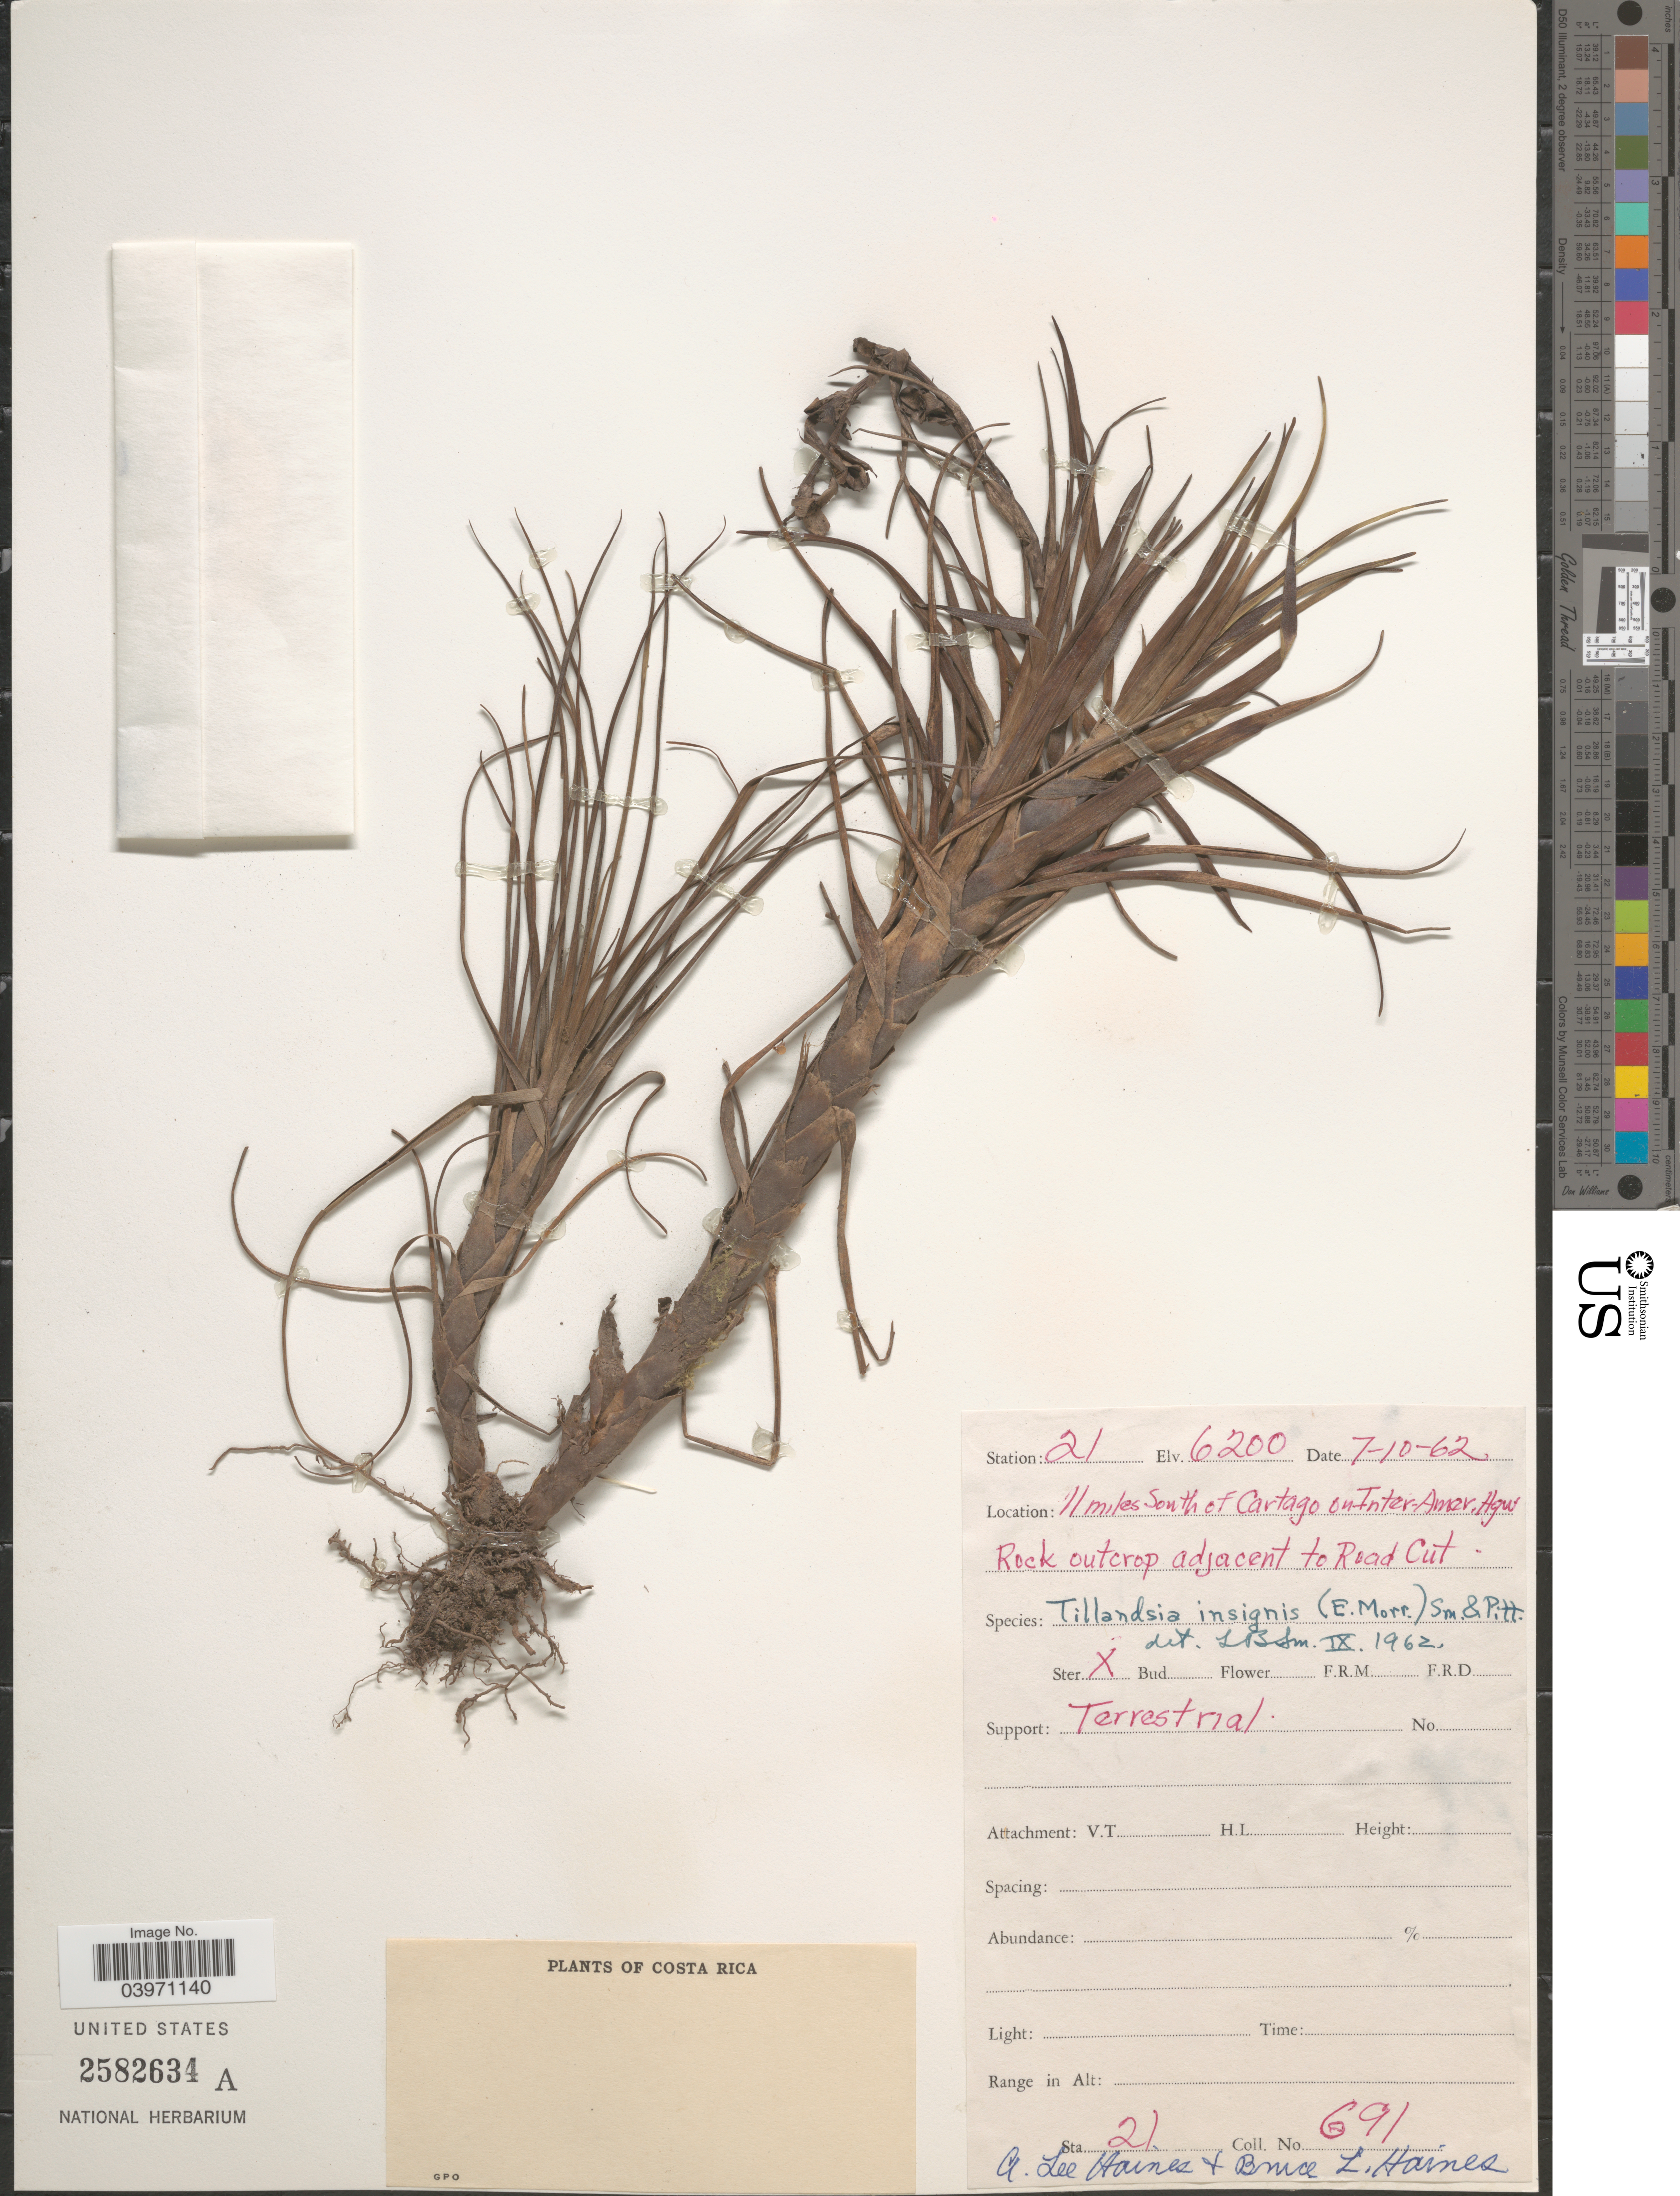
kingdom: Plantae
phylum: Tracheophyta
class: Liliopsida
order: Poales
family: Bromeliaceae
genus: Tillandsia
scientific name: Tillandsia insignis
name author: (Mez) L.B. Sm. & Pittendr.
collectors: A. L. Haines & B. L. Haines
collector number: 691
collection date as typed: Transcribed d/m/y: 7/10/62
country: Costa Rica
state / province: Cartago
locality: Station 21. 11 miles south of Cartago on Inter-Amer.Hgw. Rock outcrop adjacent to Road Cut.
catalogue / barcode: US 2582634A